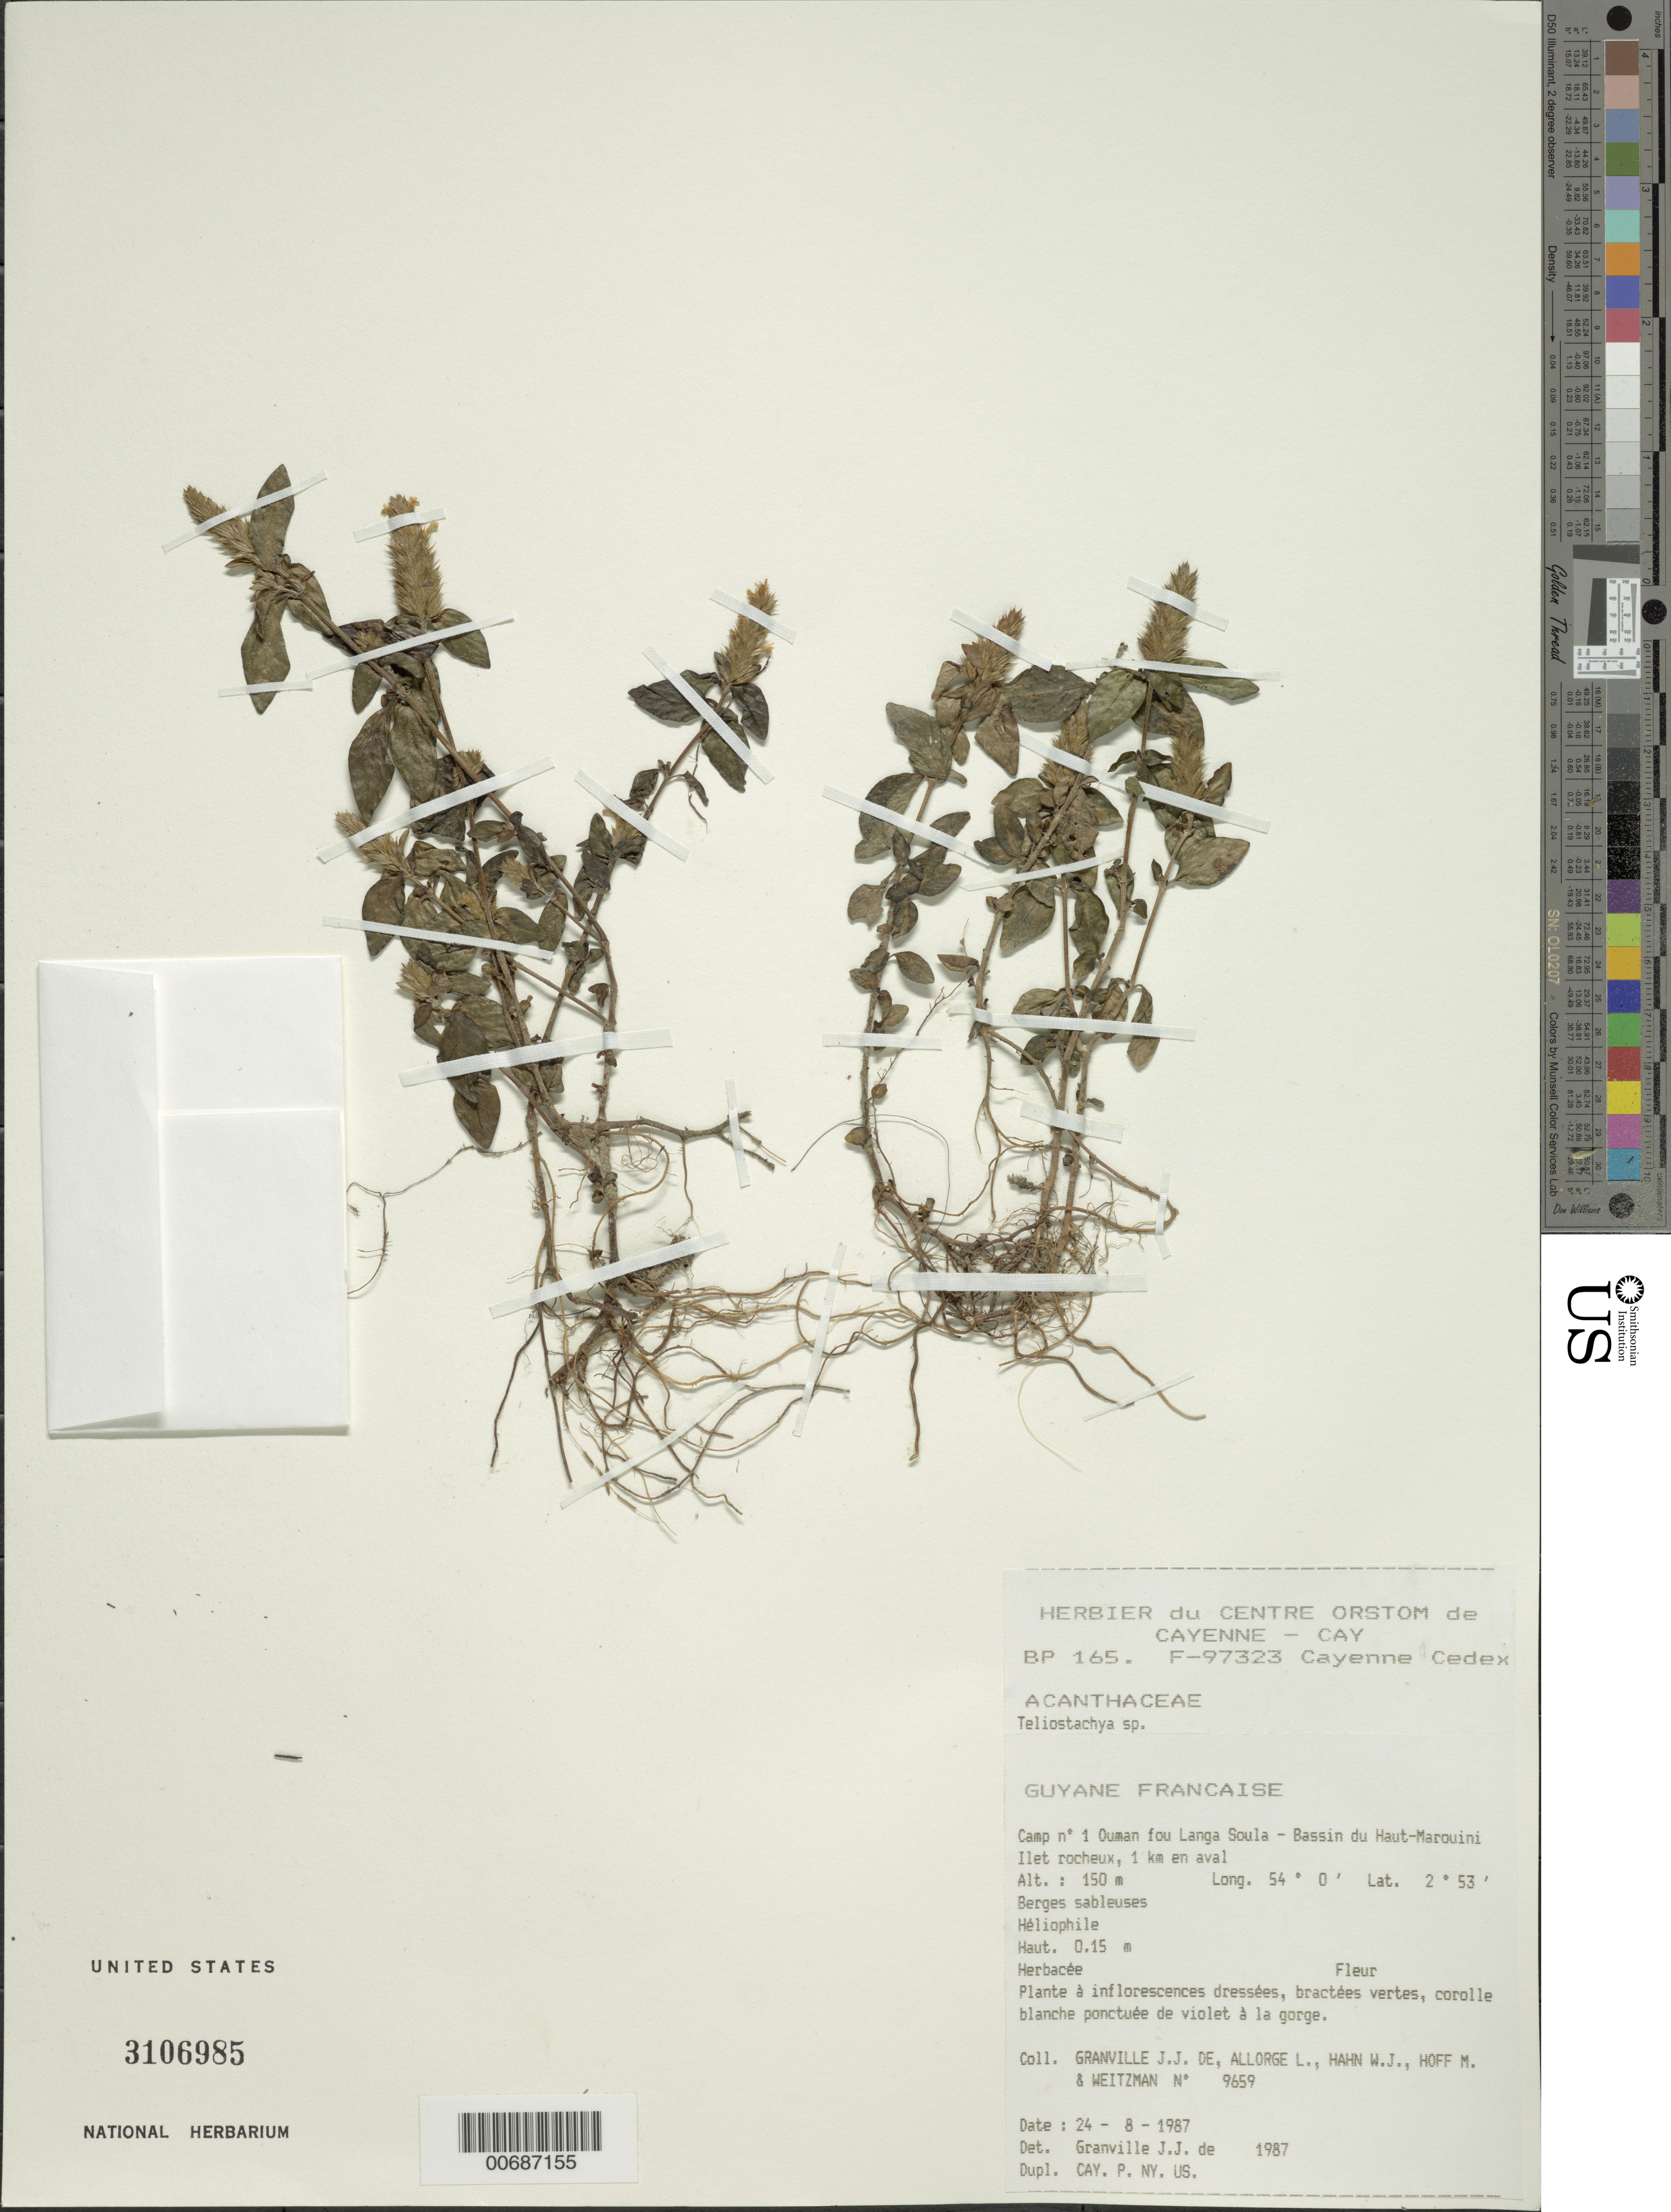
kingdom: Plantae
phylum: Tracheophyta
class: Magnoliopsida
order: Lamiales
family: Acanthaceae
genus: Teliostachya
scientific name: Teliostachya sp.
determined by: Granville, J. J. de, (CAY), Institut de Recherche pour le Developpement (IRD) (FRENCH GUIANA)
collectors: J.-J. de Granville, L. Allorge, W. J. Hahn, M. Hoff & A. L. Weitzman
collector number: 9659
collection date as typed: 24-Aug-87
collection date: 1987-08-24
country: French Guiana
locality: Ouman fou Langa Soula, Camp #1, Bassin du Haut-Marouini, 1 km en aval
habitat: Berges sableuses, Héliophile. Ilet rocheux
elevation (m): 150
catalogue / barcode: US 3106985